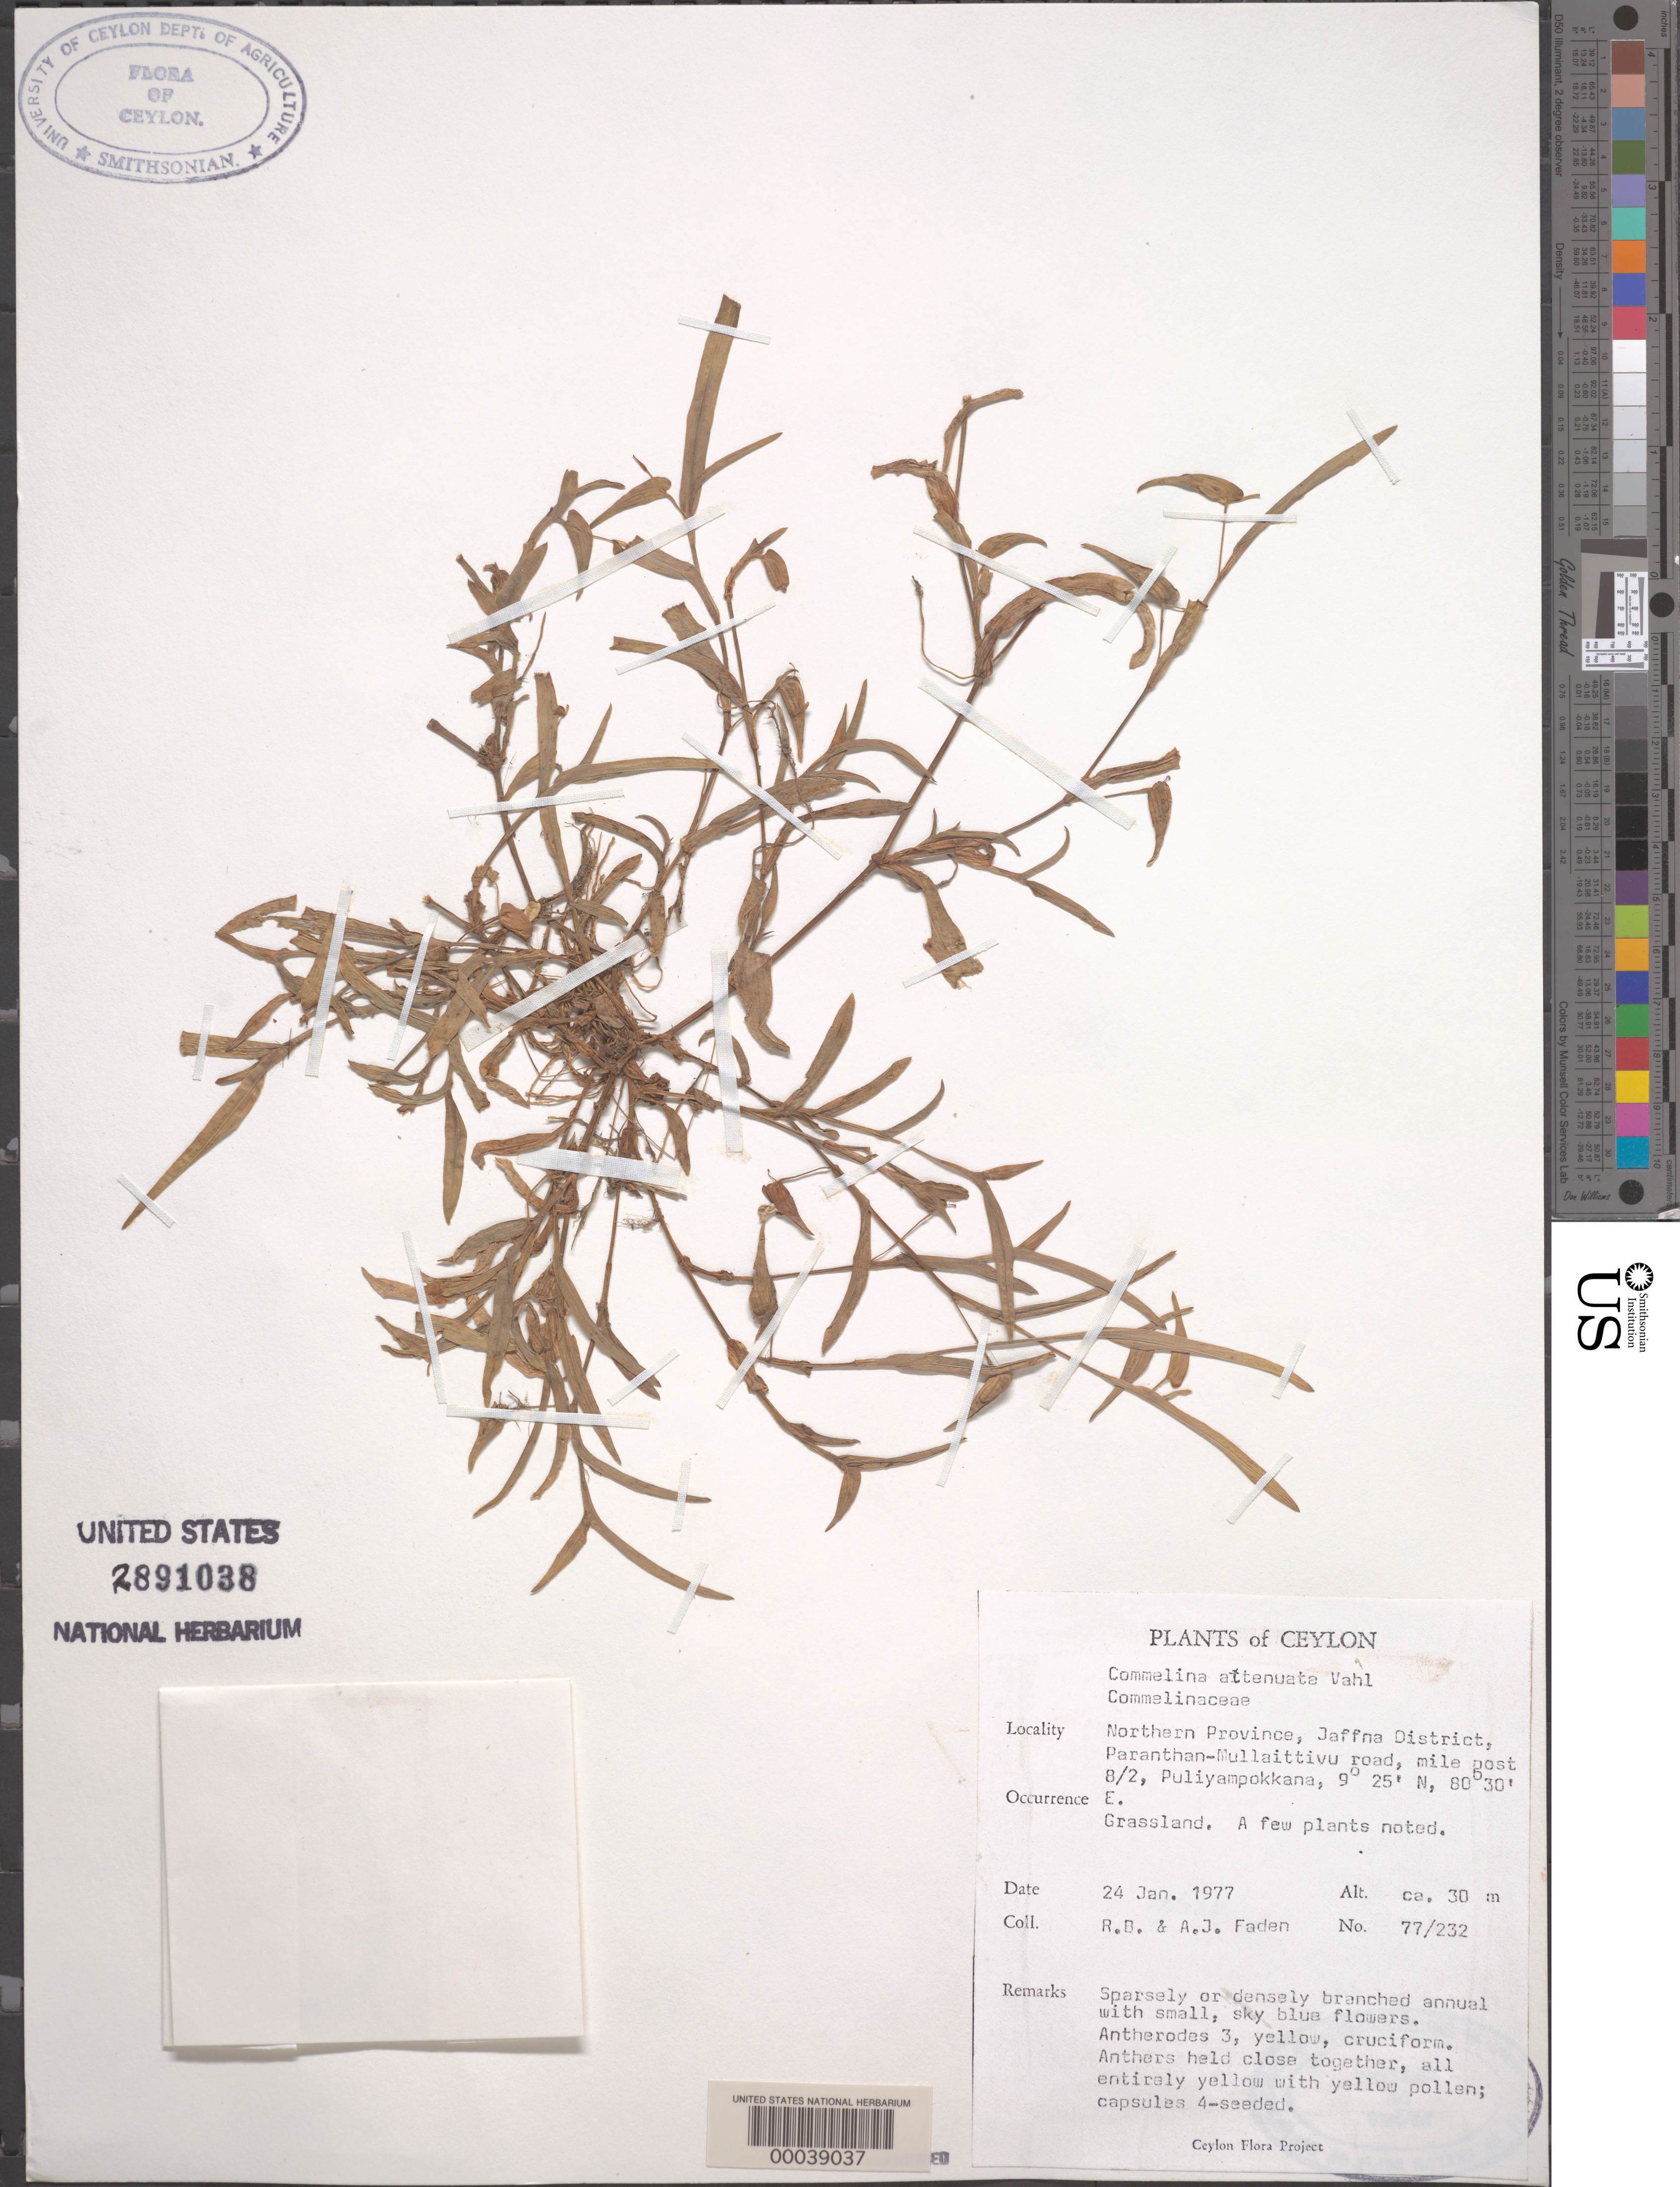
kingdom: Plantae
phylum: Tracheophyta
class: Liliopsida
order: Commelinales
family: Commelinaceae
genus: Commelina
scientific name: Commelina attenuata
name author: J. Koenig ex Vahl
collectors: R. B. Faden & A. J. Faden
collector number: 77/232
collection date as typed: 24 Jan 1977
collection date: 1977-01-24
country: Sri Lanka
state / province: Northern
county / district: Jaffna Dist.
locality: Puliyampokkana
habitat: Grassland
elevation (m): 30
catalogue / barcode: US 2891038